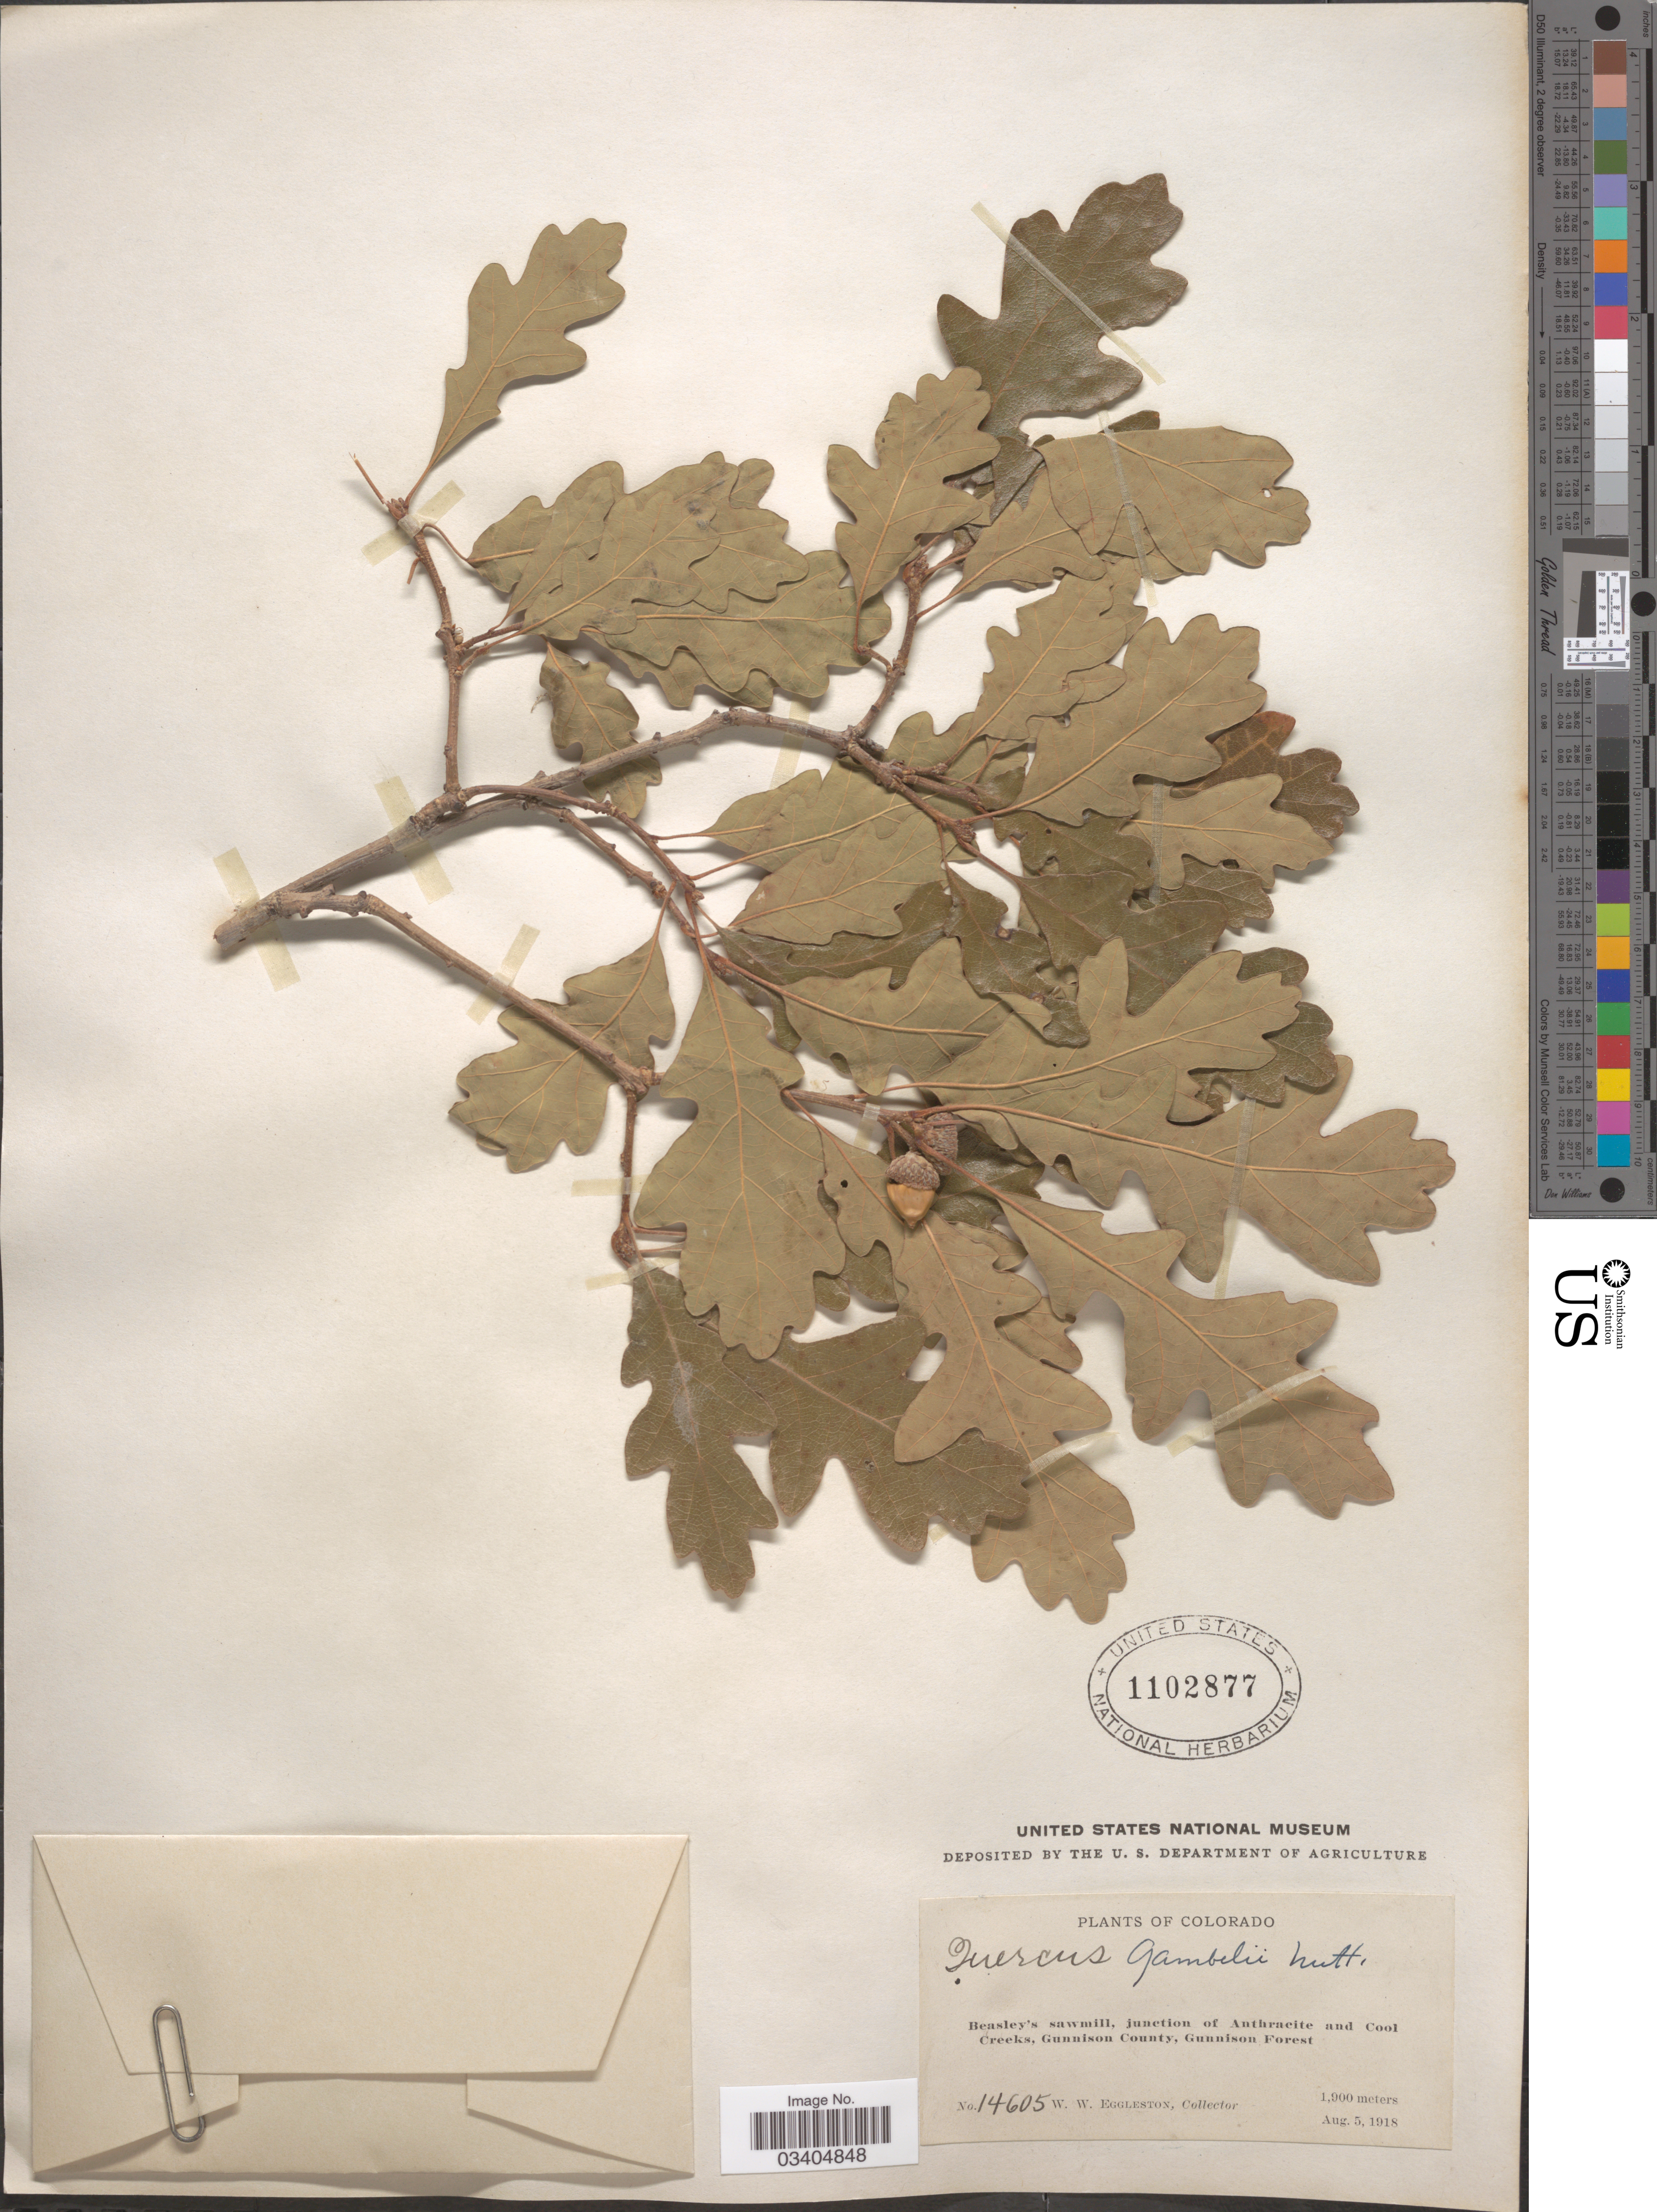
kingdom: Plantae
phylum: Tracheophyta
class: Magnoliopsida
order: Fagales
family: Fagaceae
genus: Quercus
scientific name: Quercus gambelii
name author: Nutt.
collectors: W. W. Eggleston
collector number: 14605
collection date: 1918-08-05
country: United States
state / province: Colorado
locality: Beasley's sawmill, junction of Anthraeite and Cool Creeks, Gunnison County, Gunnison Forest.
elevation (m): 1900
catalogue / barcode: US 1102877